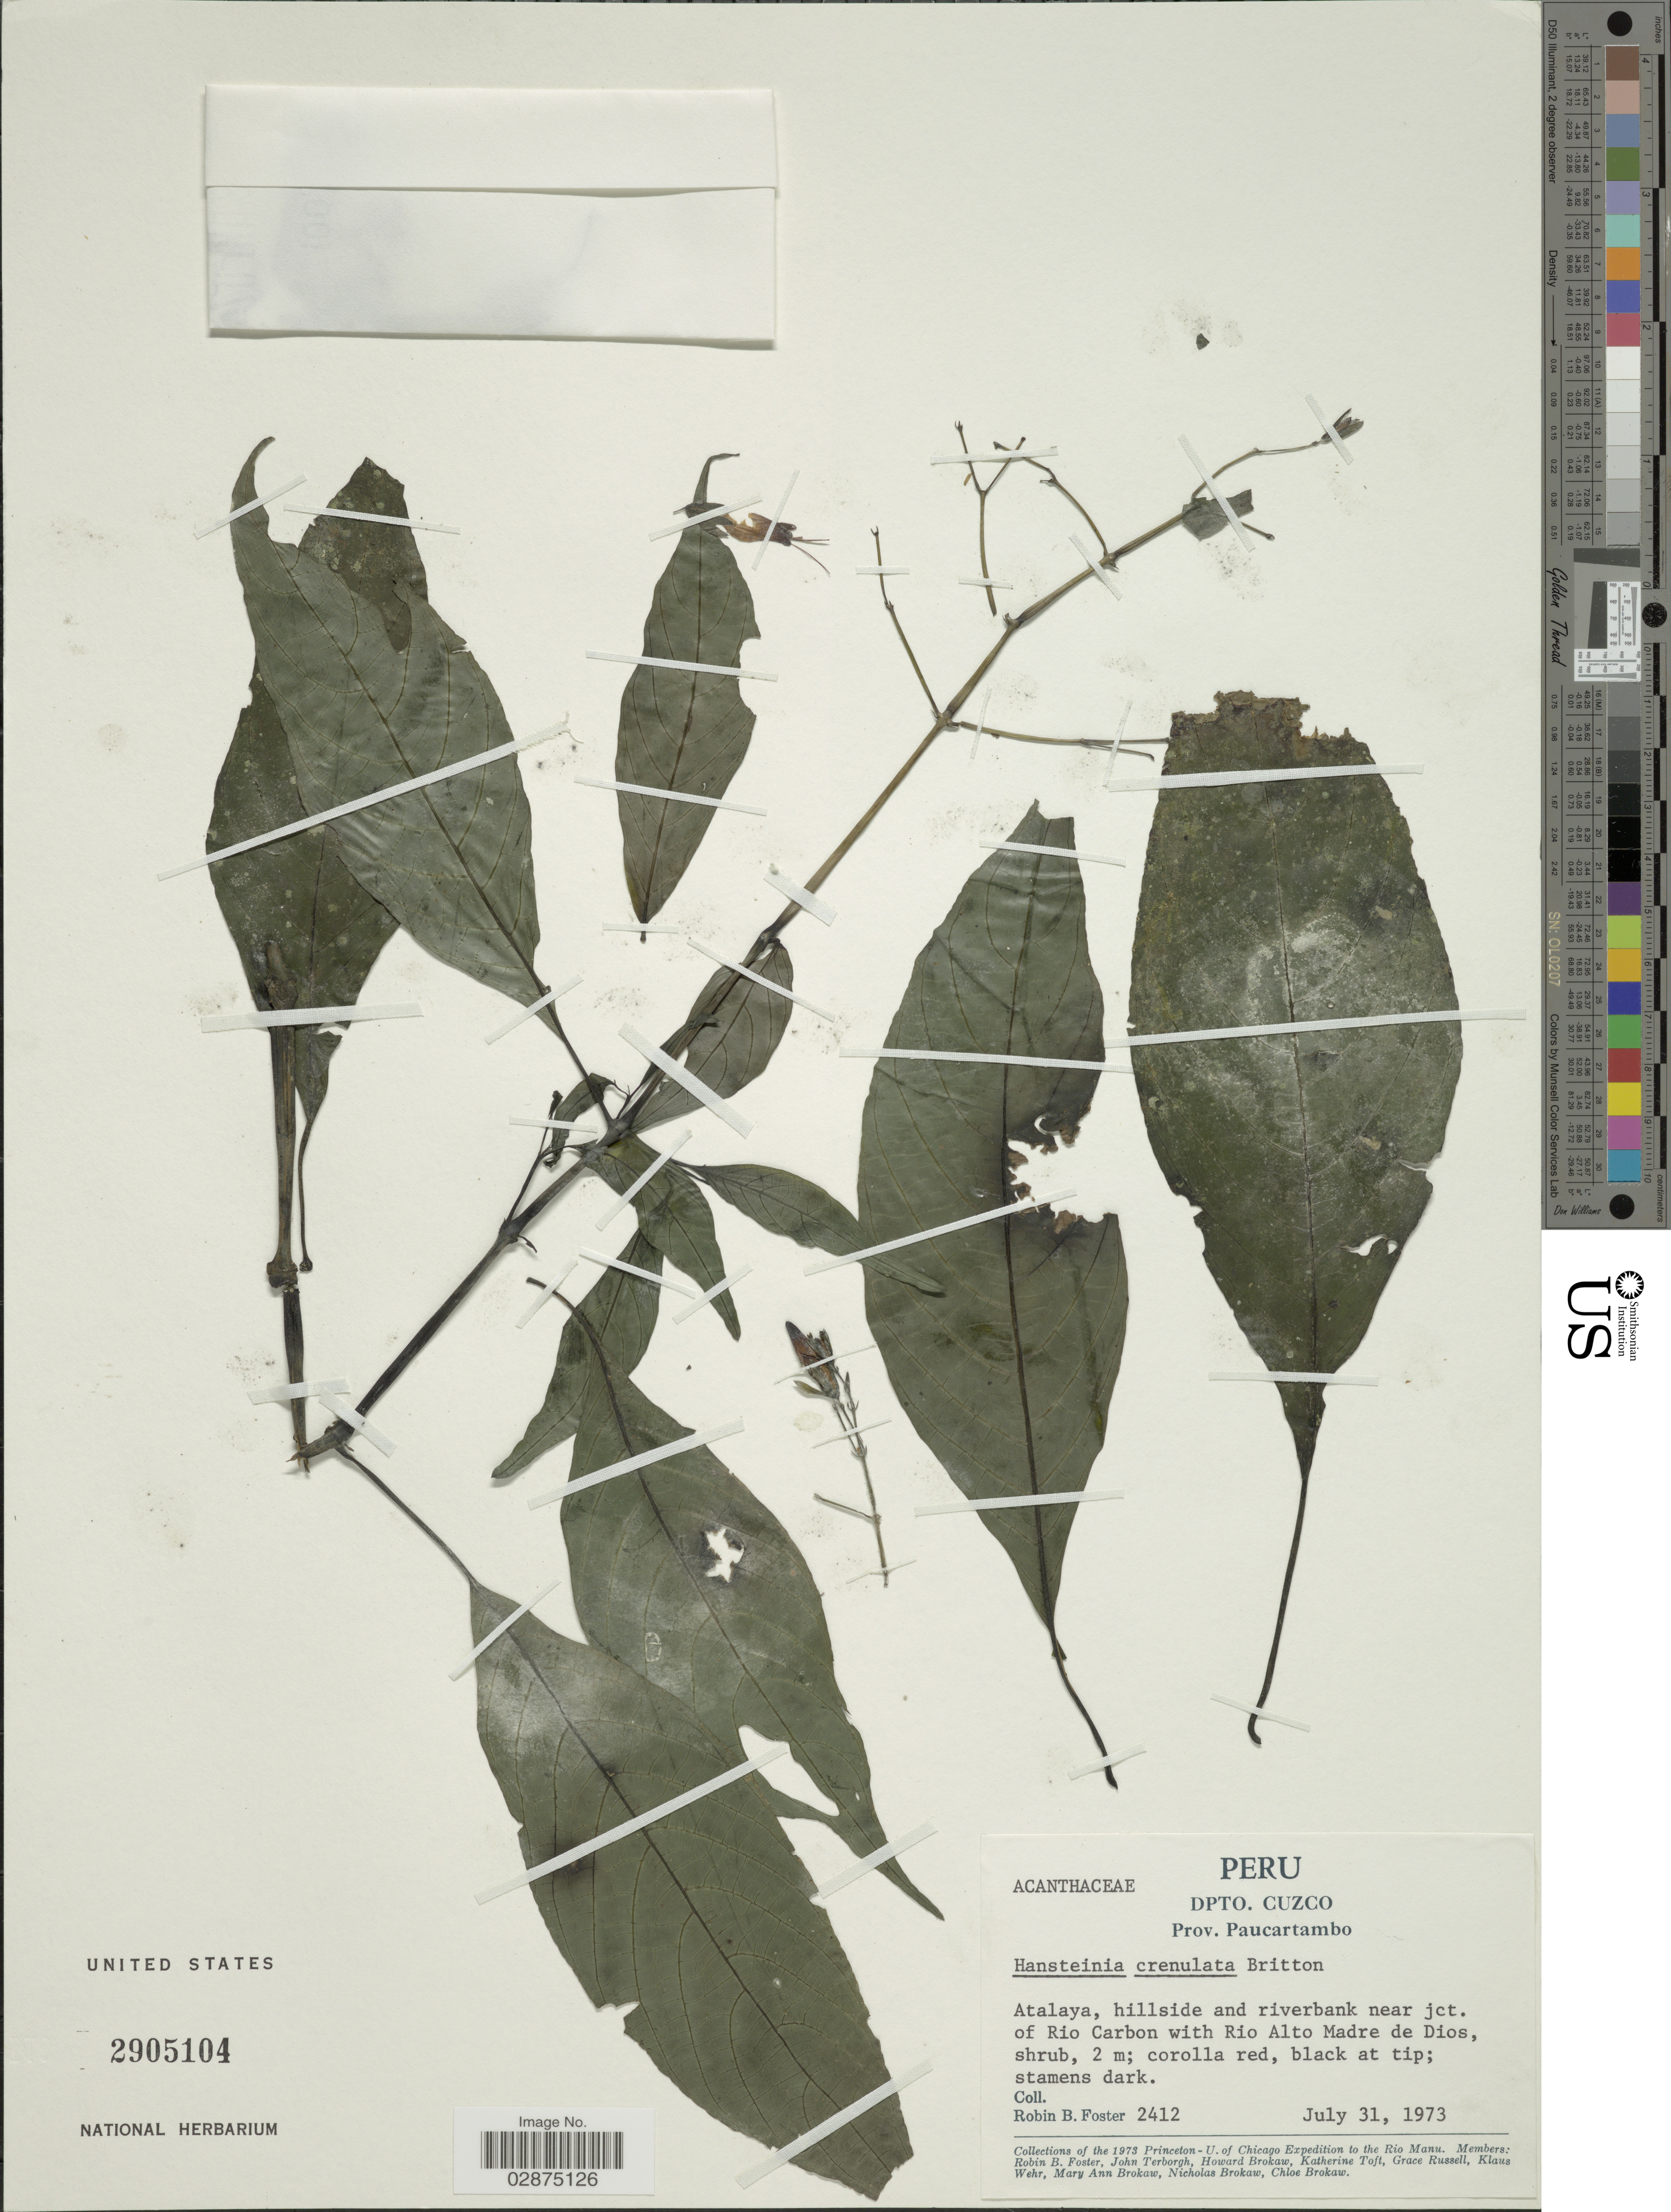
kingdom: Plantae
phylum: Tracheophyta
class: Magnoliopsida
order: Lamiales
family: Acanthaceae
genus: Hansteinia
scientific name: Hansteinia crenulata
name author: Britton ex Rusby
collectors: R. B. Foster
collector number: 2412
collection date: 1973-07-31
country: Peru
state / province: Cusco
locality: Dpto. Cuzco. Prov. Paucartambo. Atalaya, hillside and riverbank near jct. of Rio Carbon with Rio Alto Madre de Dios.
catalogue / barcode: US 2905104